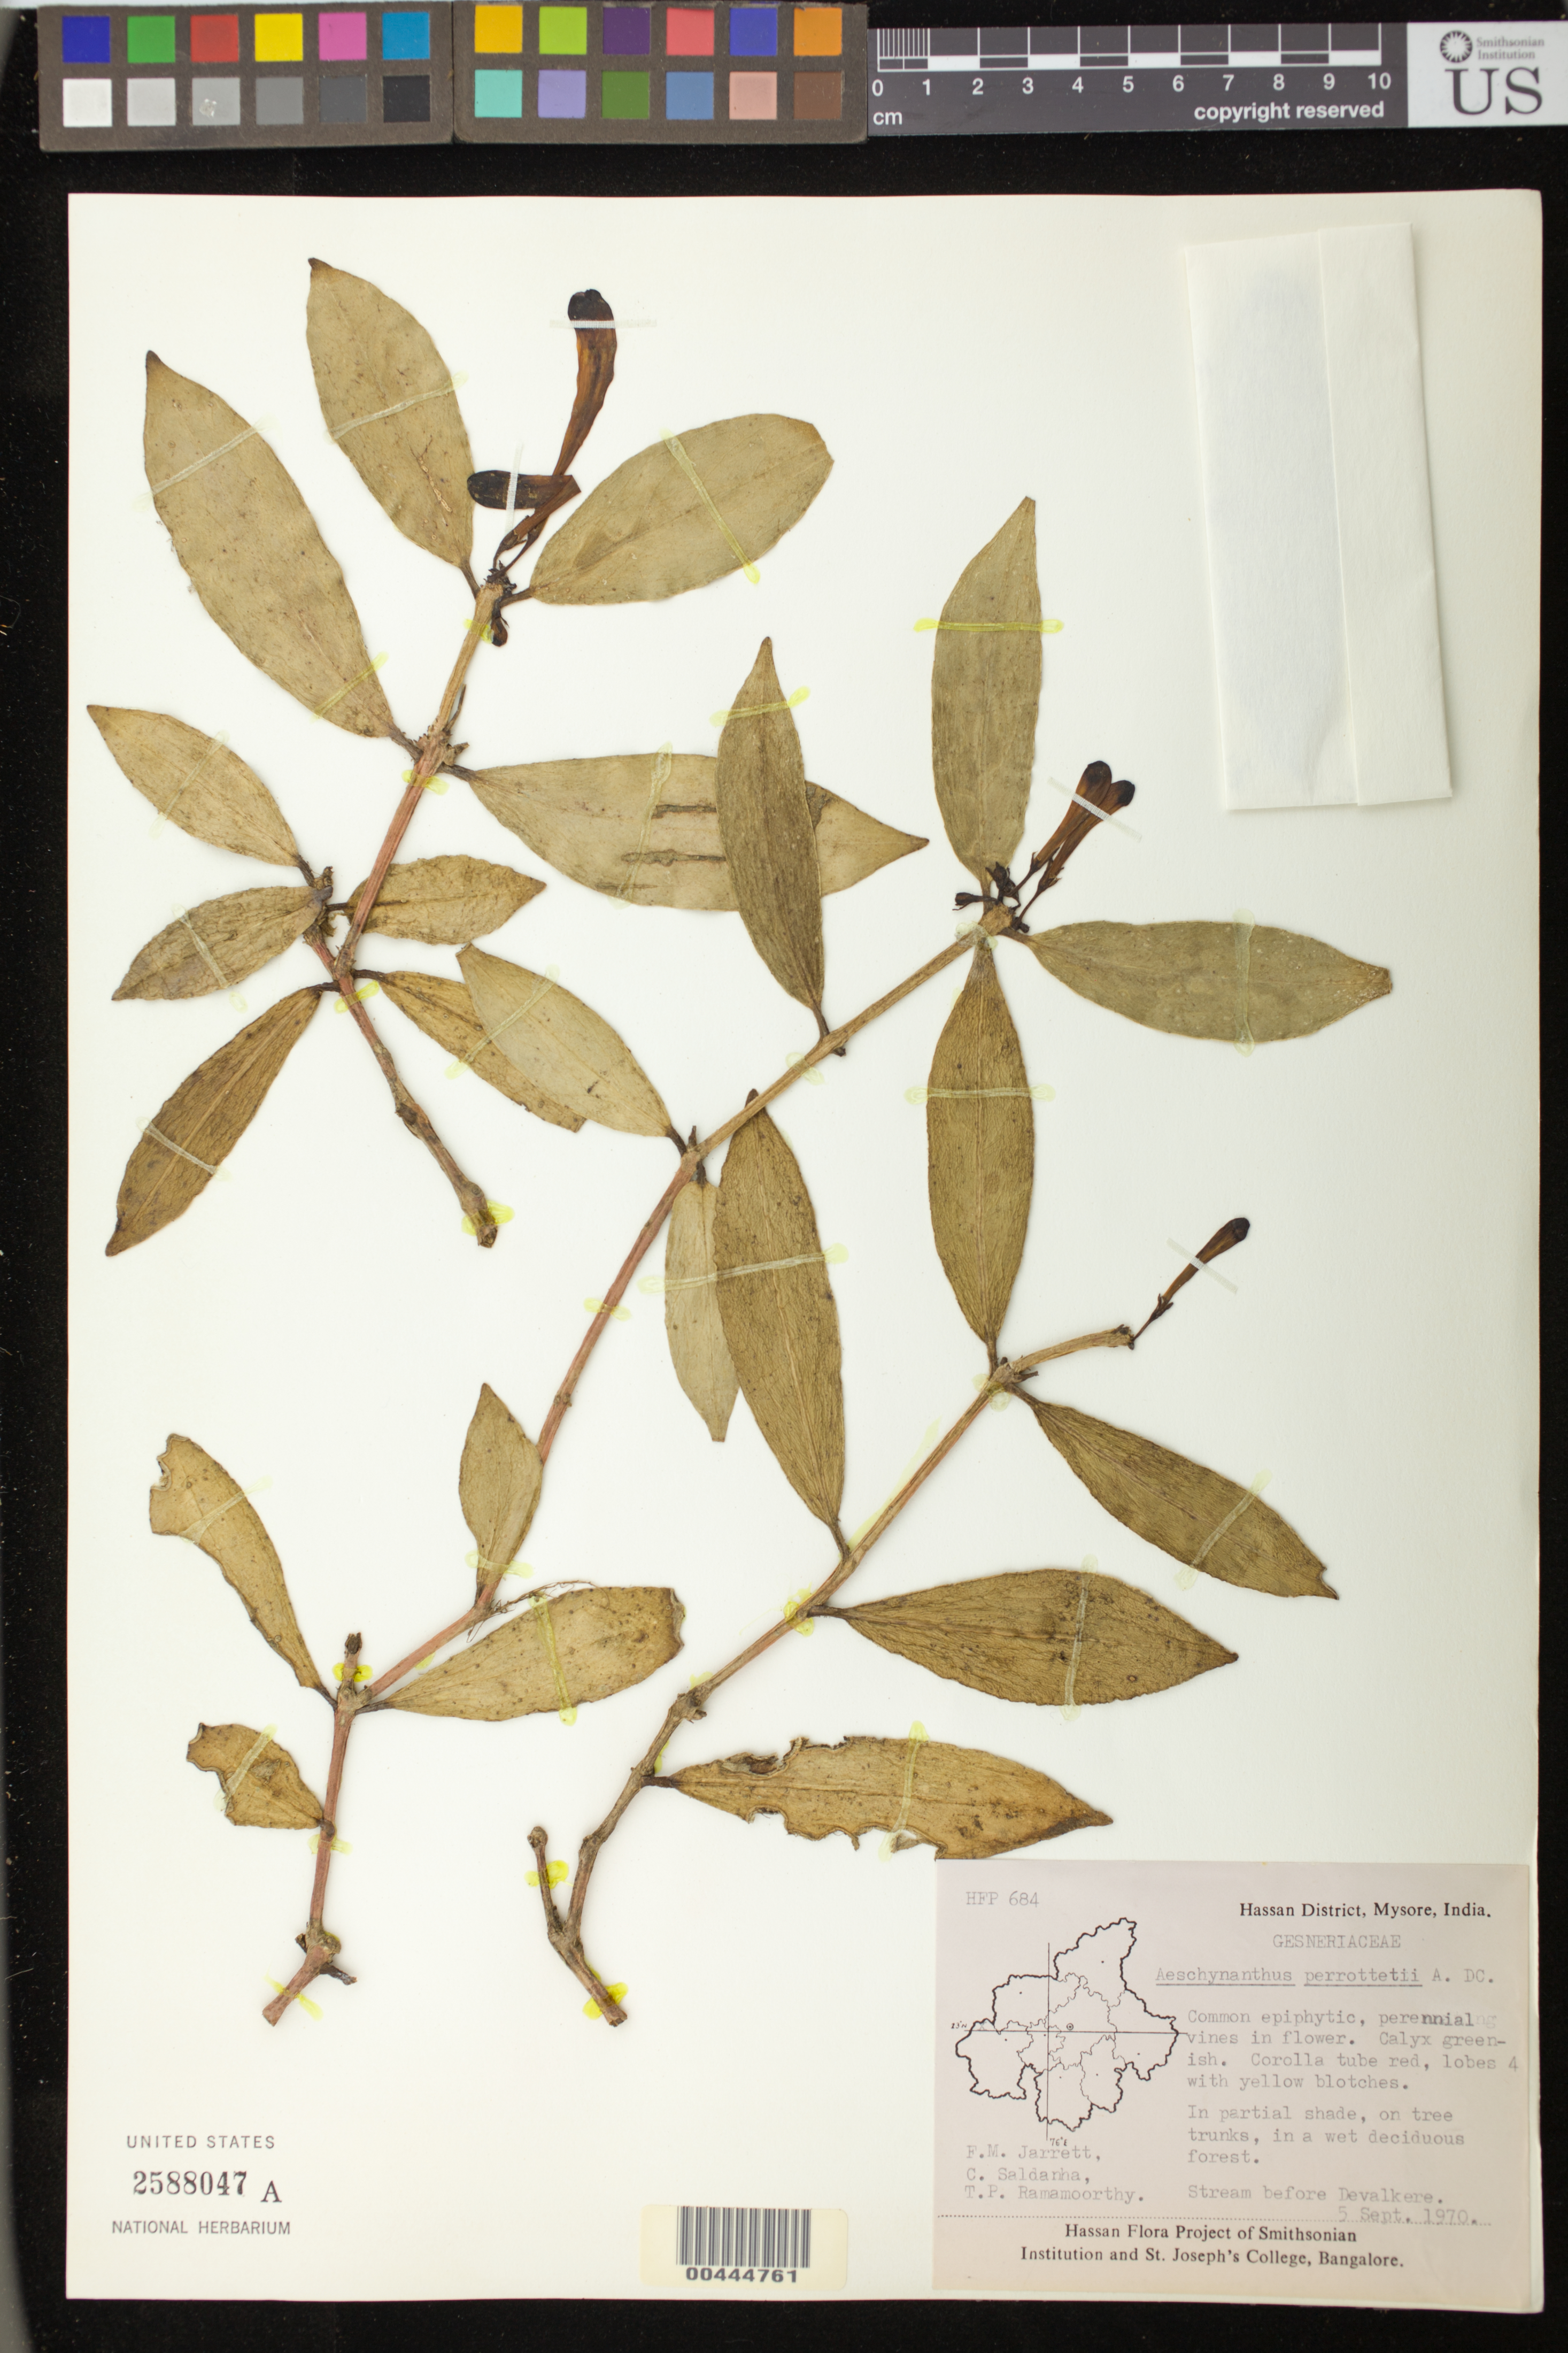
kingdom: Plantae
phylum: Tracheophyta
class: Magnoliopsida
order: Lamiales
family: Gesneriaceae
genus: Aeschynanthus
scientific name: Aeschynanthus perrottetii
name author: A. DC.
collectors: F. M. Jarrett, C. J. Saldanha & T. P. Ramamoorthy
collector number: HFP 684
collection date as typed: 05 Sep 1970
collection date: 1970-09-05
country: India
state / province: Karnataka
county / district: Mysore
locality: Hassan dist., Stream before devalkere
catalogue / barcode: US 2588047A